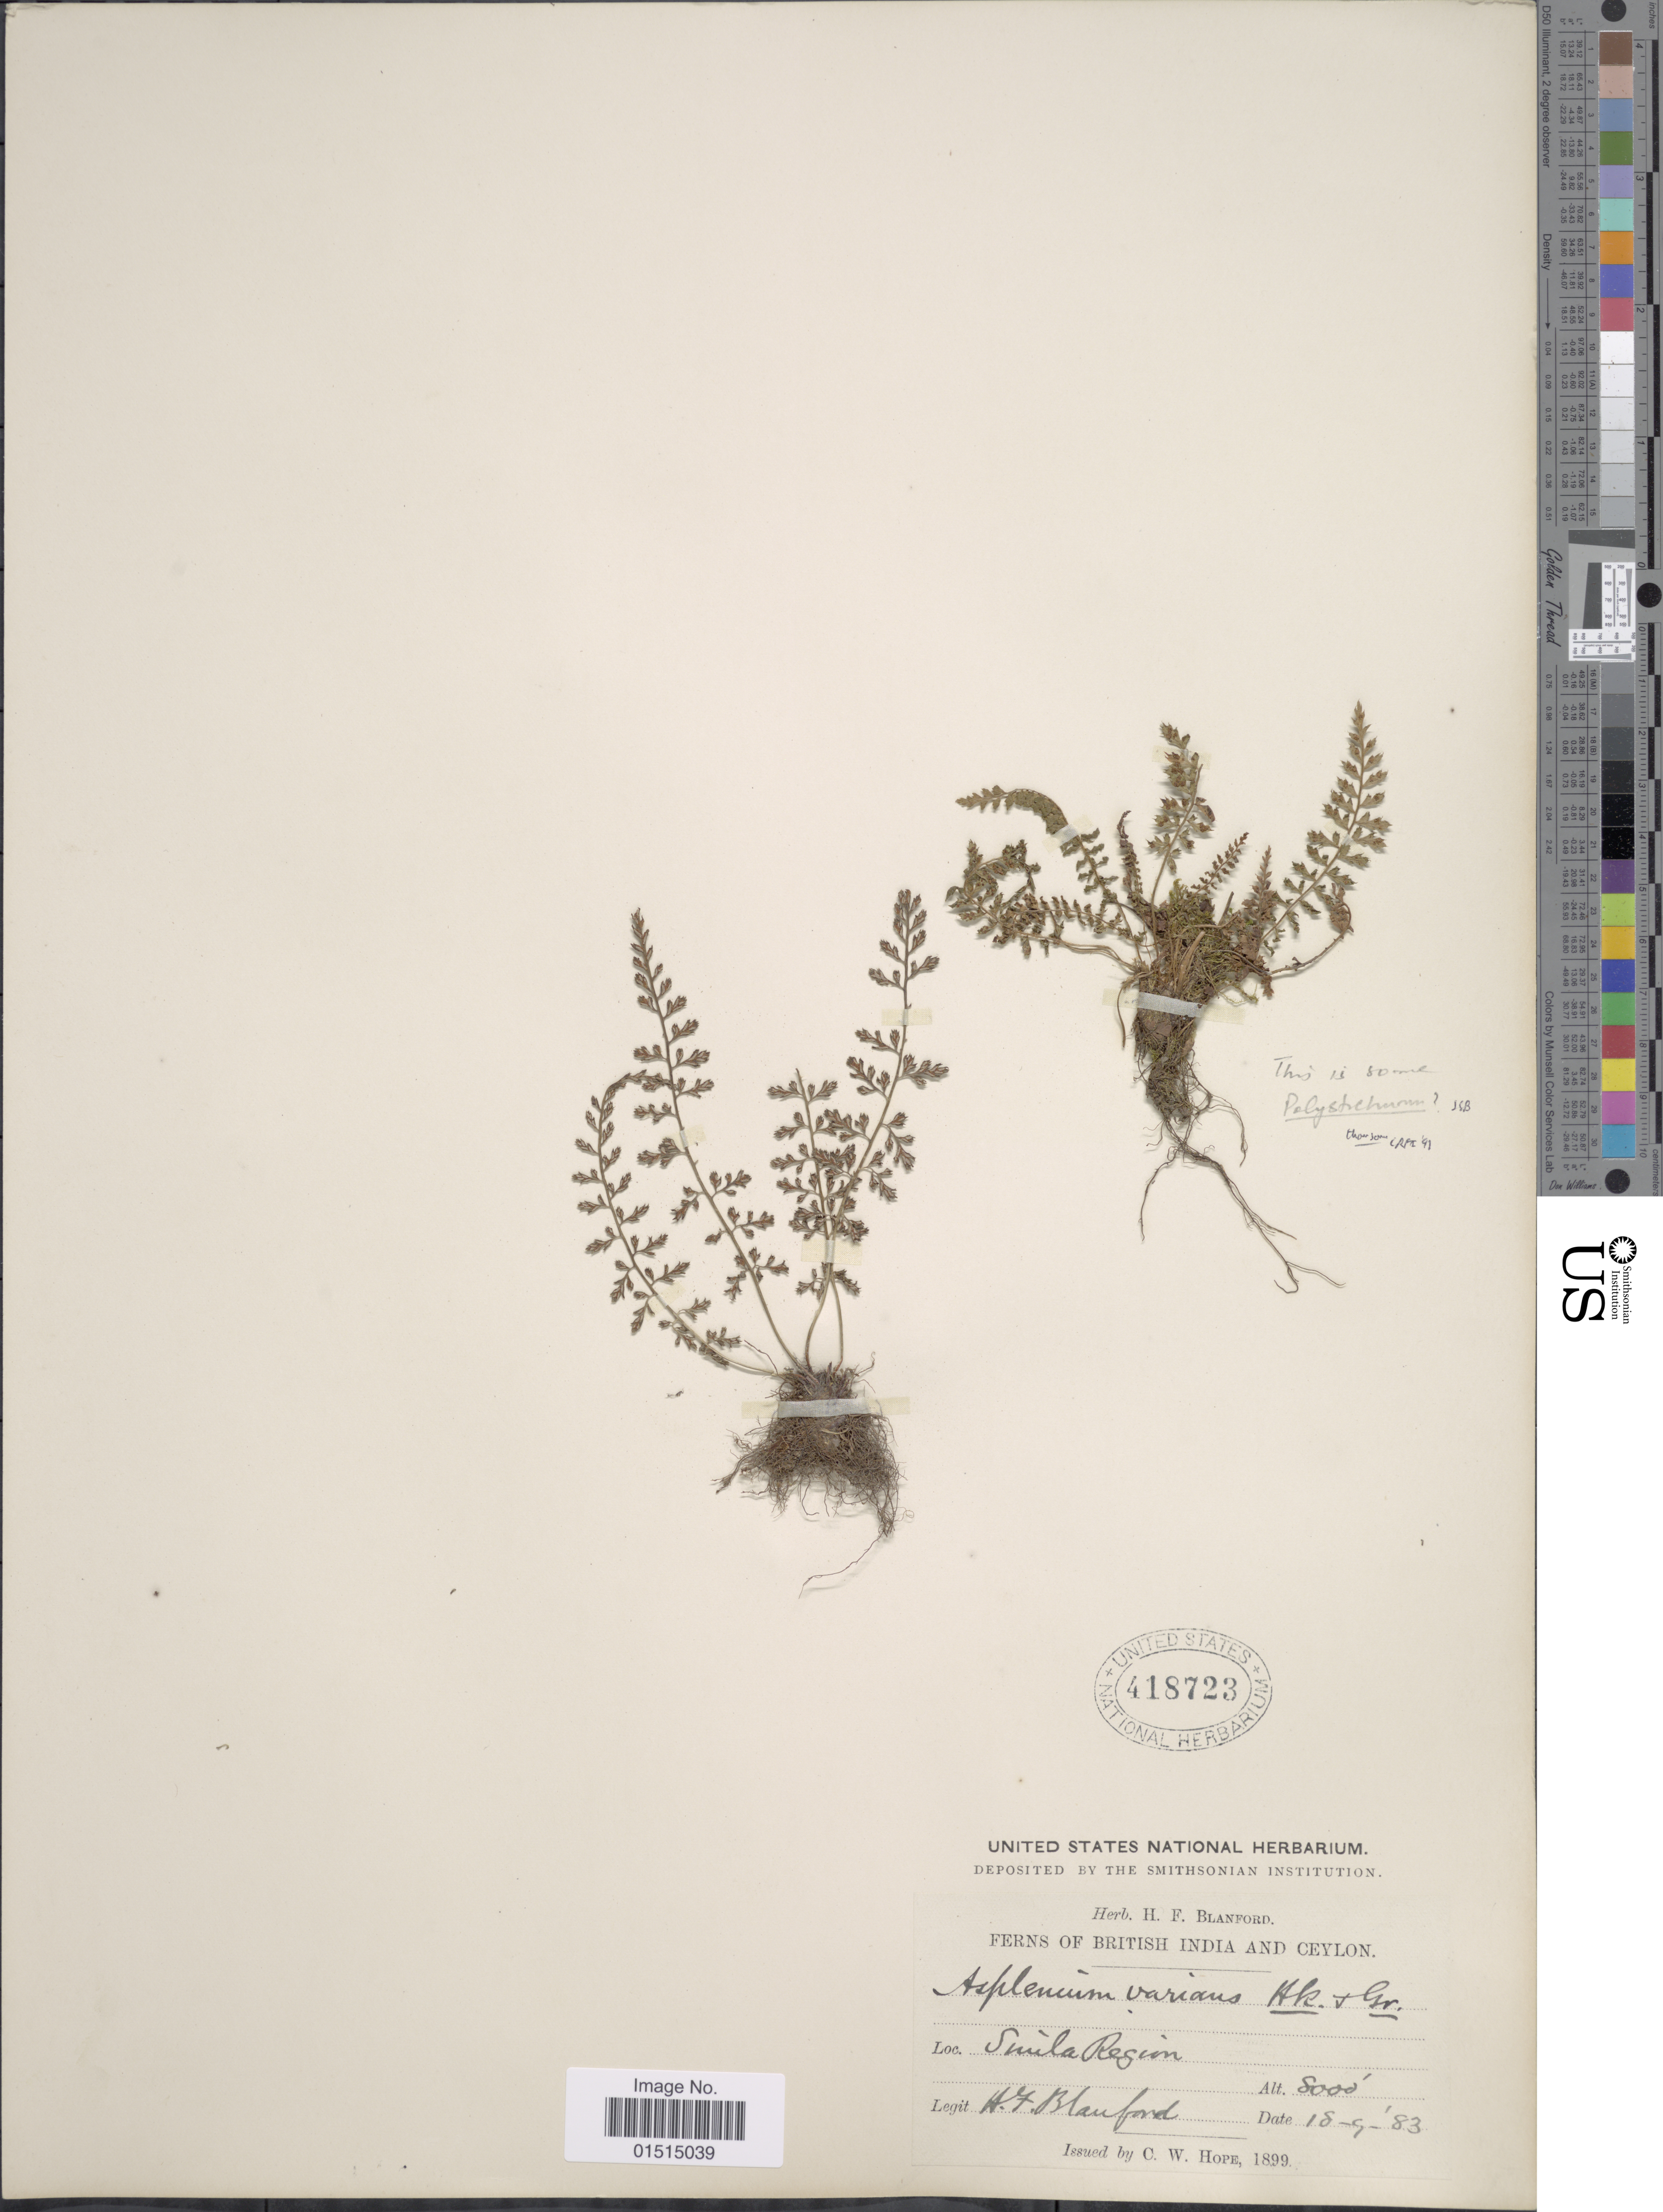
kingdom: Plantae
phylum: Tracheophyta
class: Polypodiopsida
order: Polypodiales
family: Aspleniaceae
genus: Asplenium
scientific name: Asplenium laciniatum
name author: D. Don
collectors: C. W. Hope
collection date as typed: Transcribed d/m/y: 18/9/83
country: Sri Lanka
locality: British India and Ceylon, Simla Region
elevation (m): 2438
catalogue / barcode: US 418723